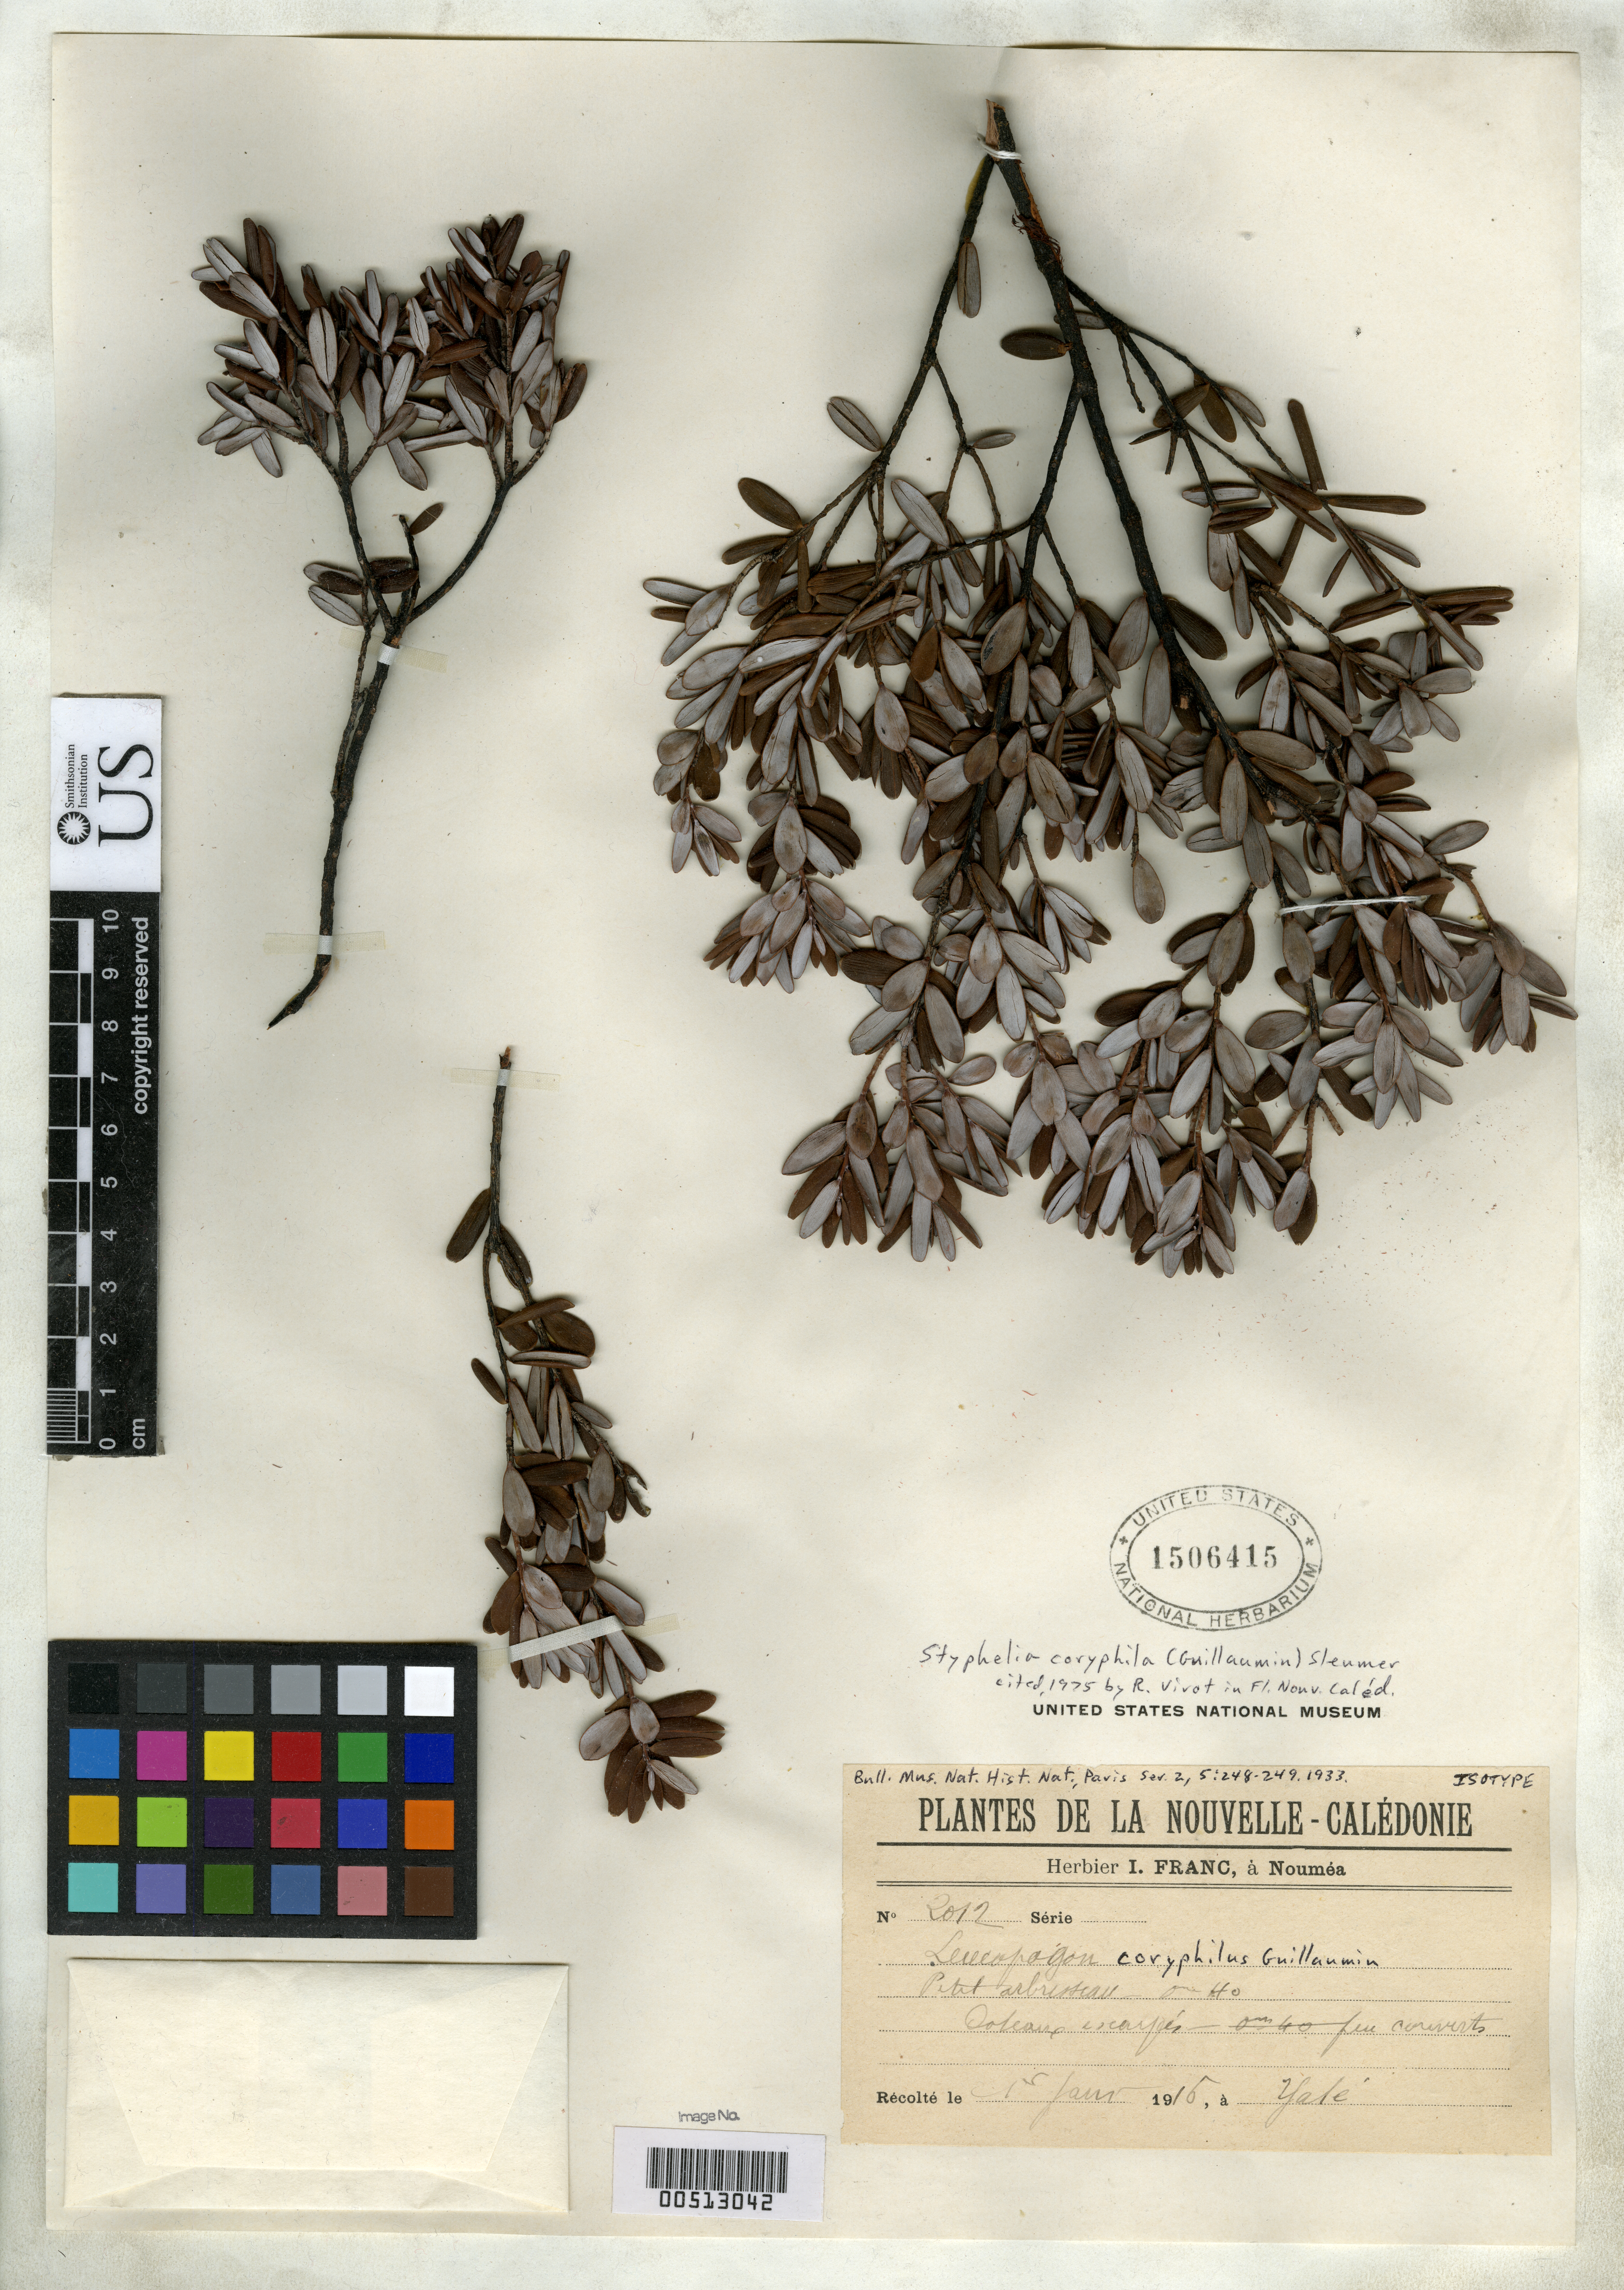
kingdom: Plantae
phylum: Tracheophyta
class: Magnoliopsida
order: Ericales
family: Ericaceae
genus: Leucopogon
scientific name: Leucopogon coryphilus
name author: Guillaumin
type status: Isotype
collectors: I. Franc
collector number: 2012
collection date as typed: Jan 1915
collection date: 1915-01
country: New Caledonia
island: New Caledonia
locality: Yate.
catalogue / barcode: US 1506415